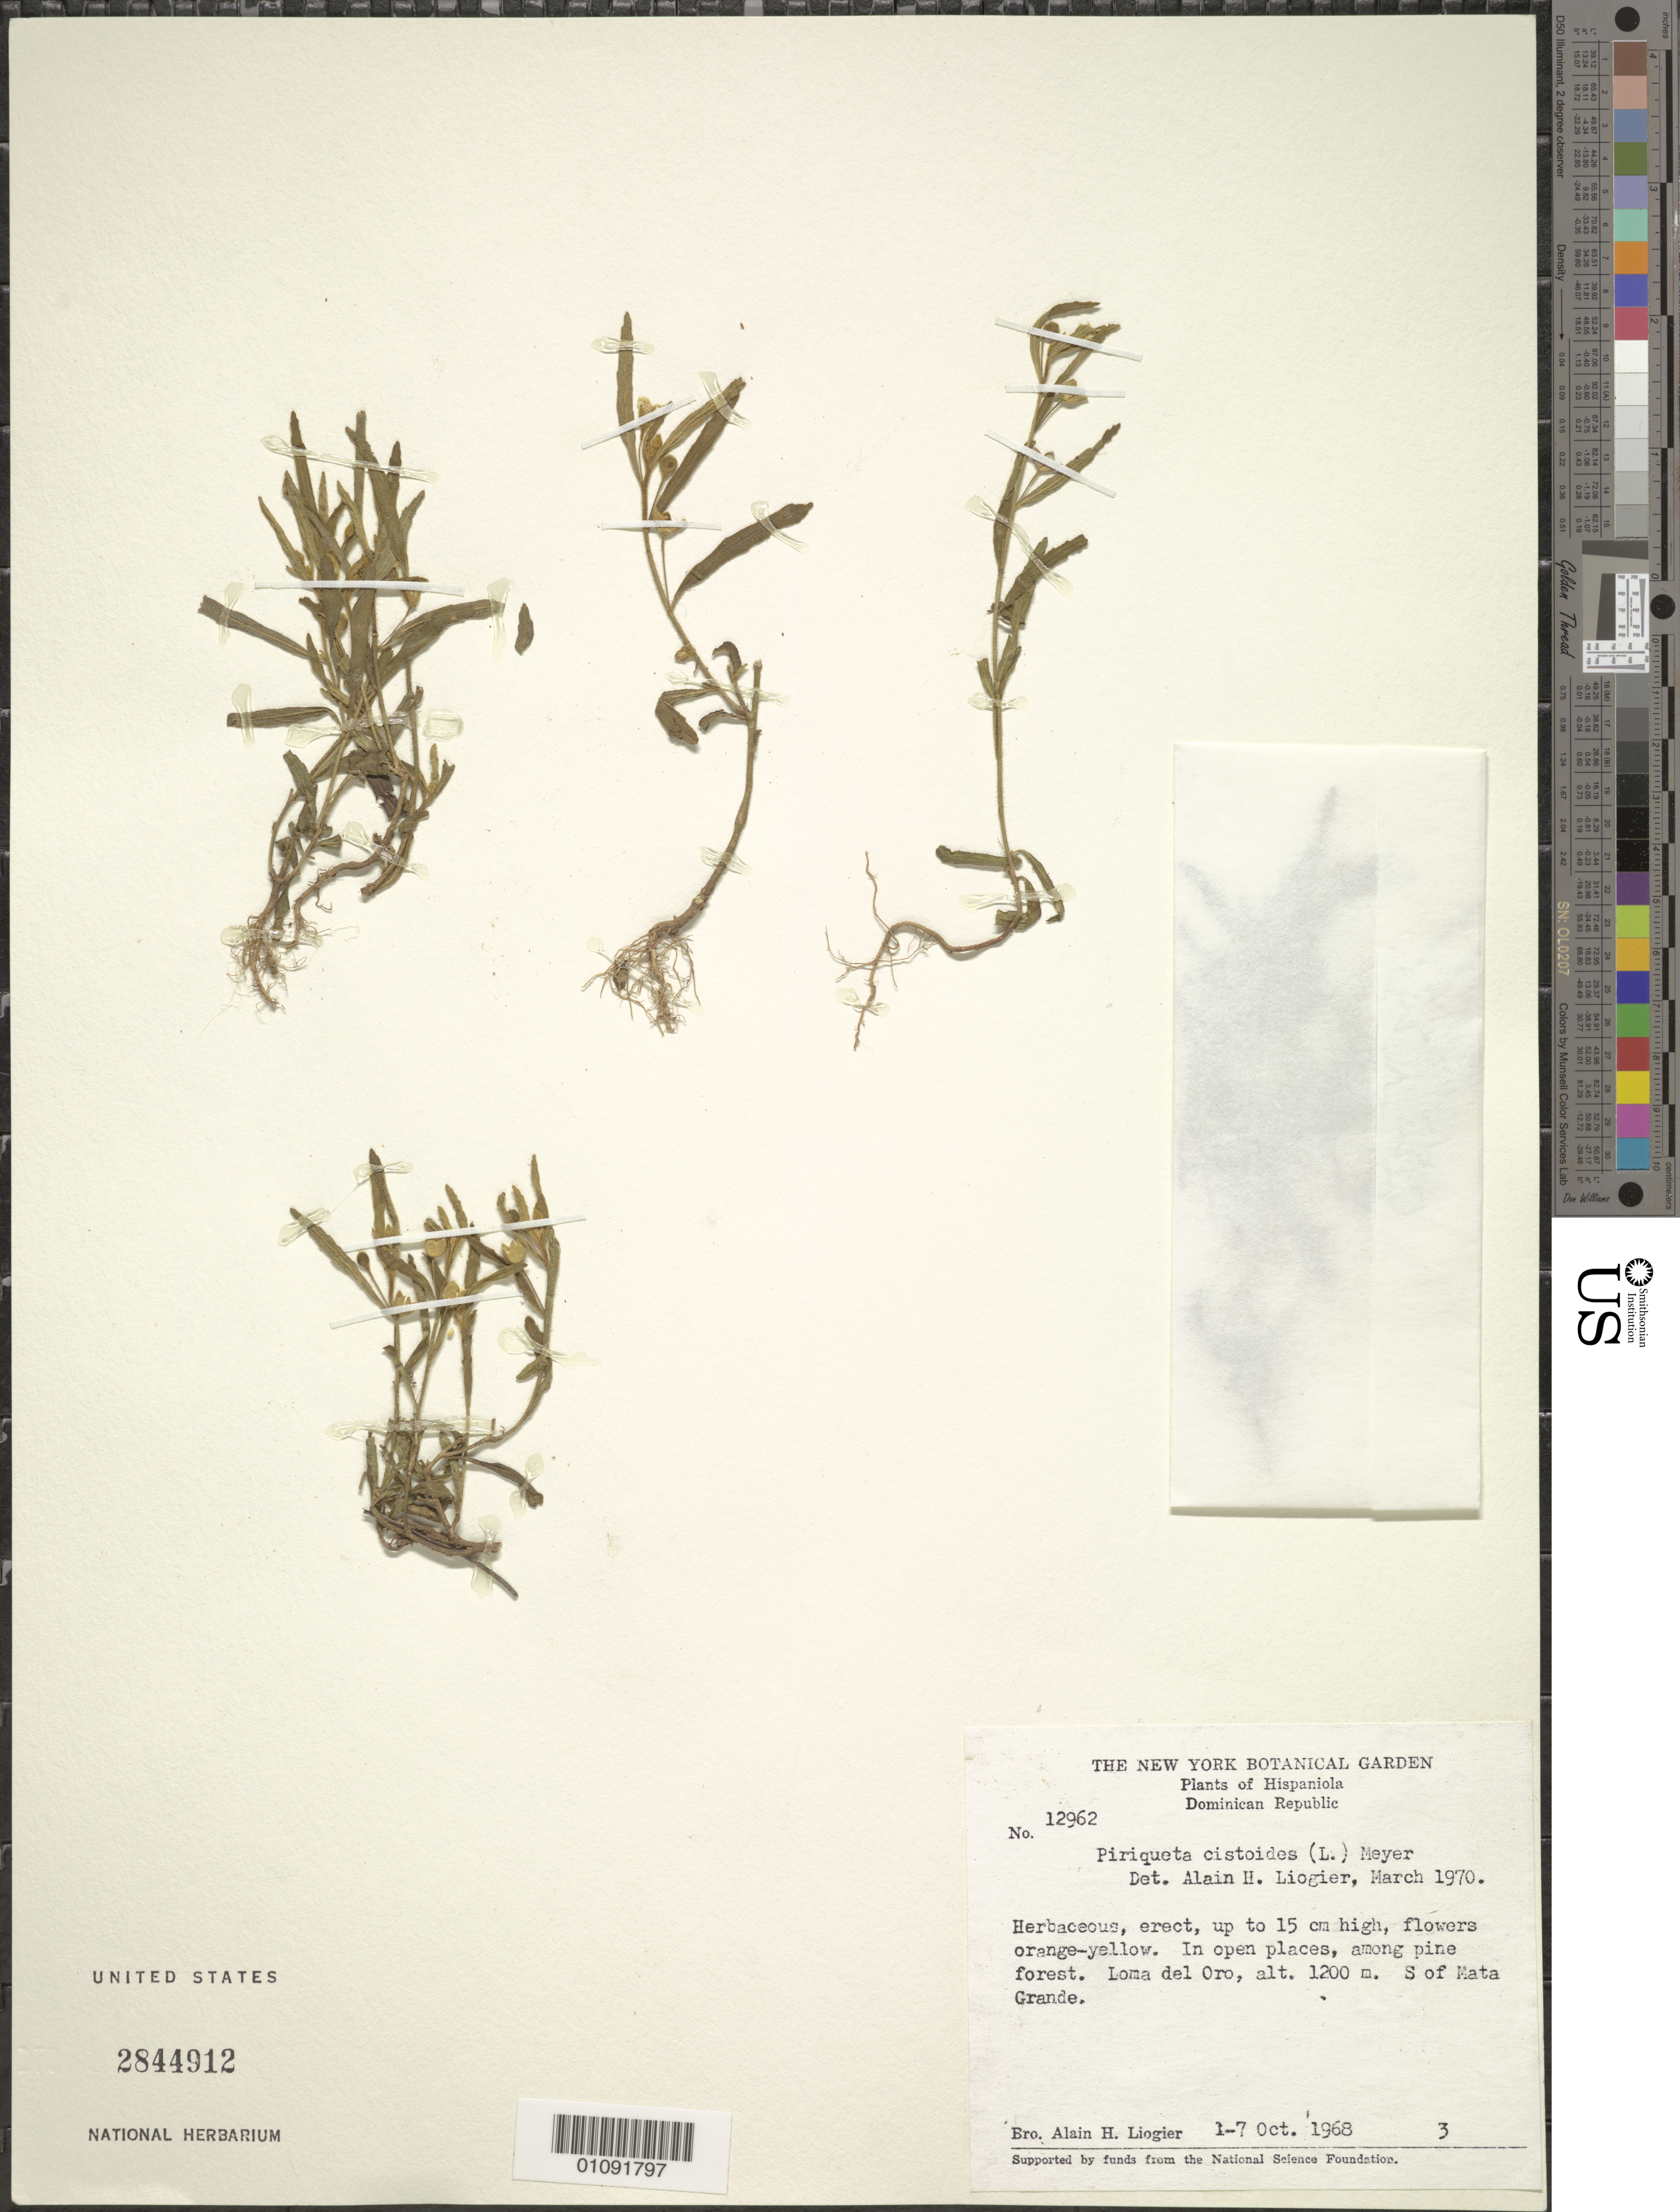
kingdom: Plantae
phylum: Tracheophyta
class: Magnoliopsida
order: Malpighiales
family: Turneraceae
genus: Piriqueta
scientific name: Piriqueta cistoides subsp. cistoides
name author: (L.) Griseb.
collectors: A. H. Liogier, C. C. Parry & H. Brummel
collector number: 12962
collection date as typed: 01 Oct 1968 to 07 Oct 1968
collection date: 1968-10-01/1968-10-07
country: Dominican Republic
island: Hispaniola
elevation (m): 1200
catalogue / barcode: US 2844912